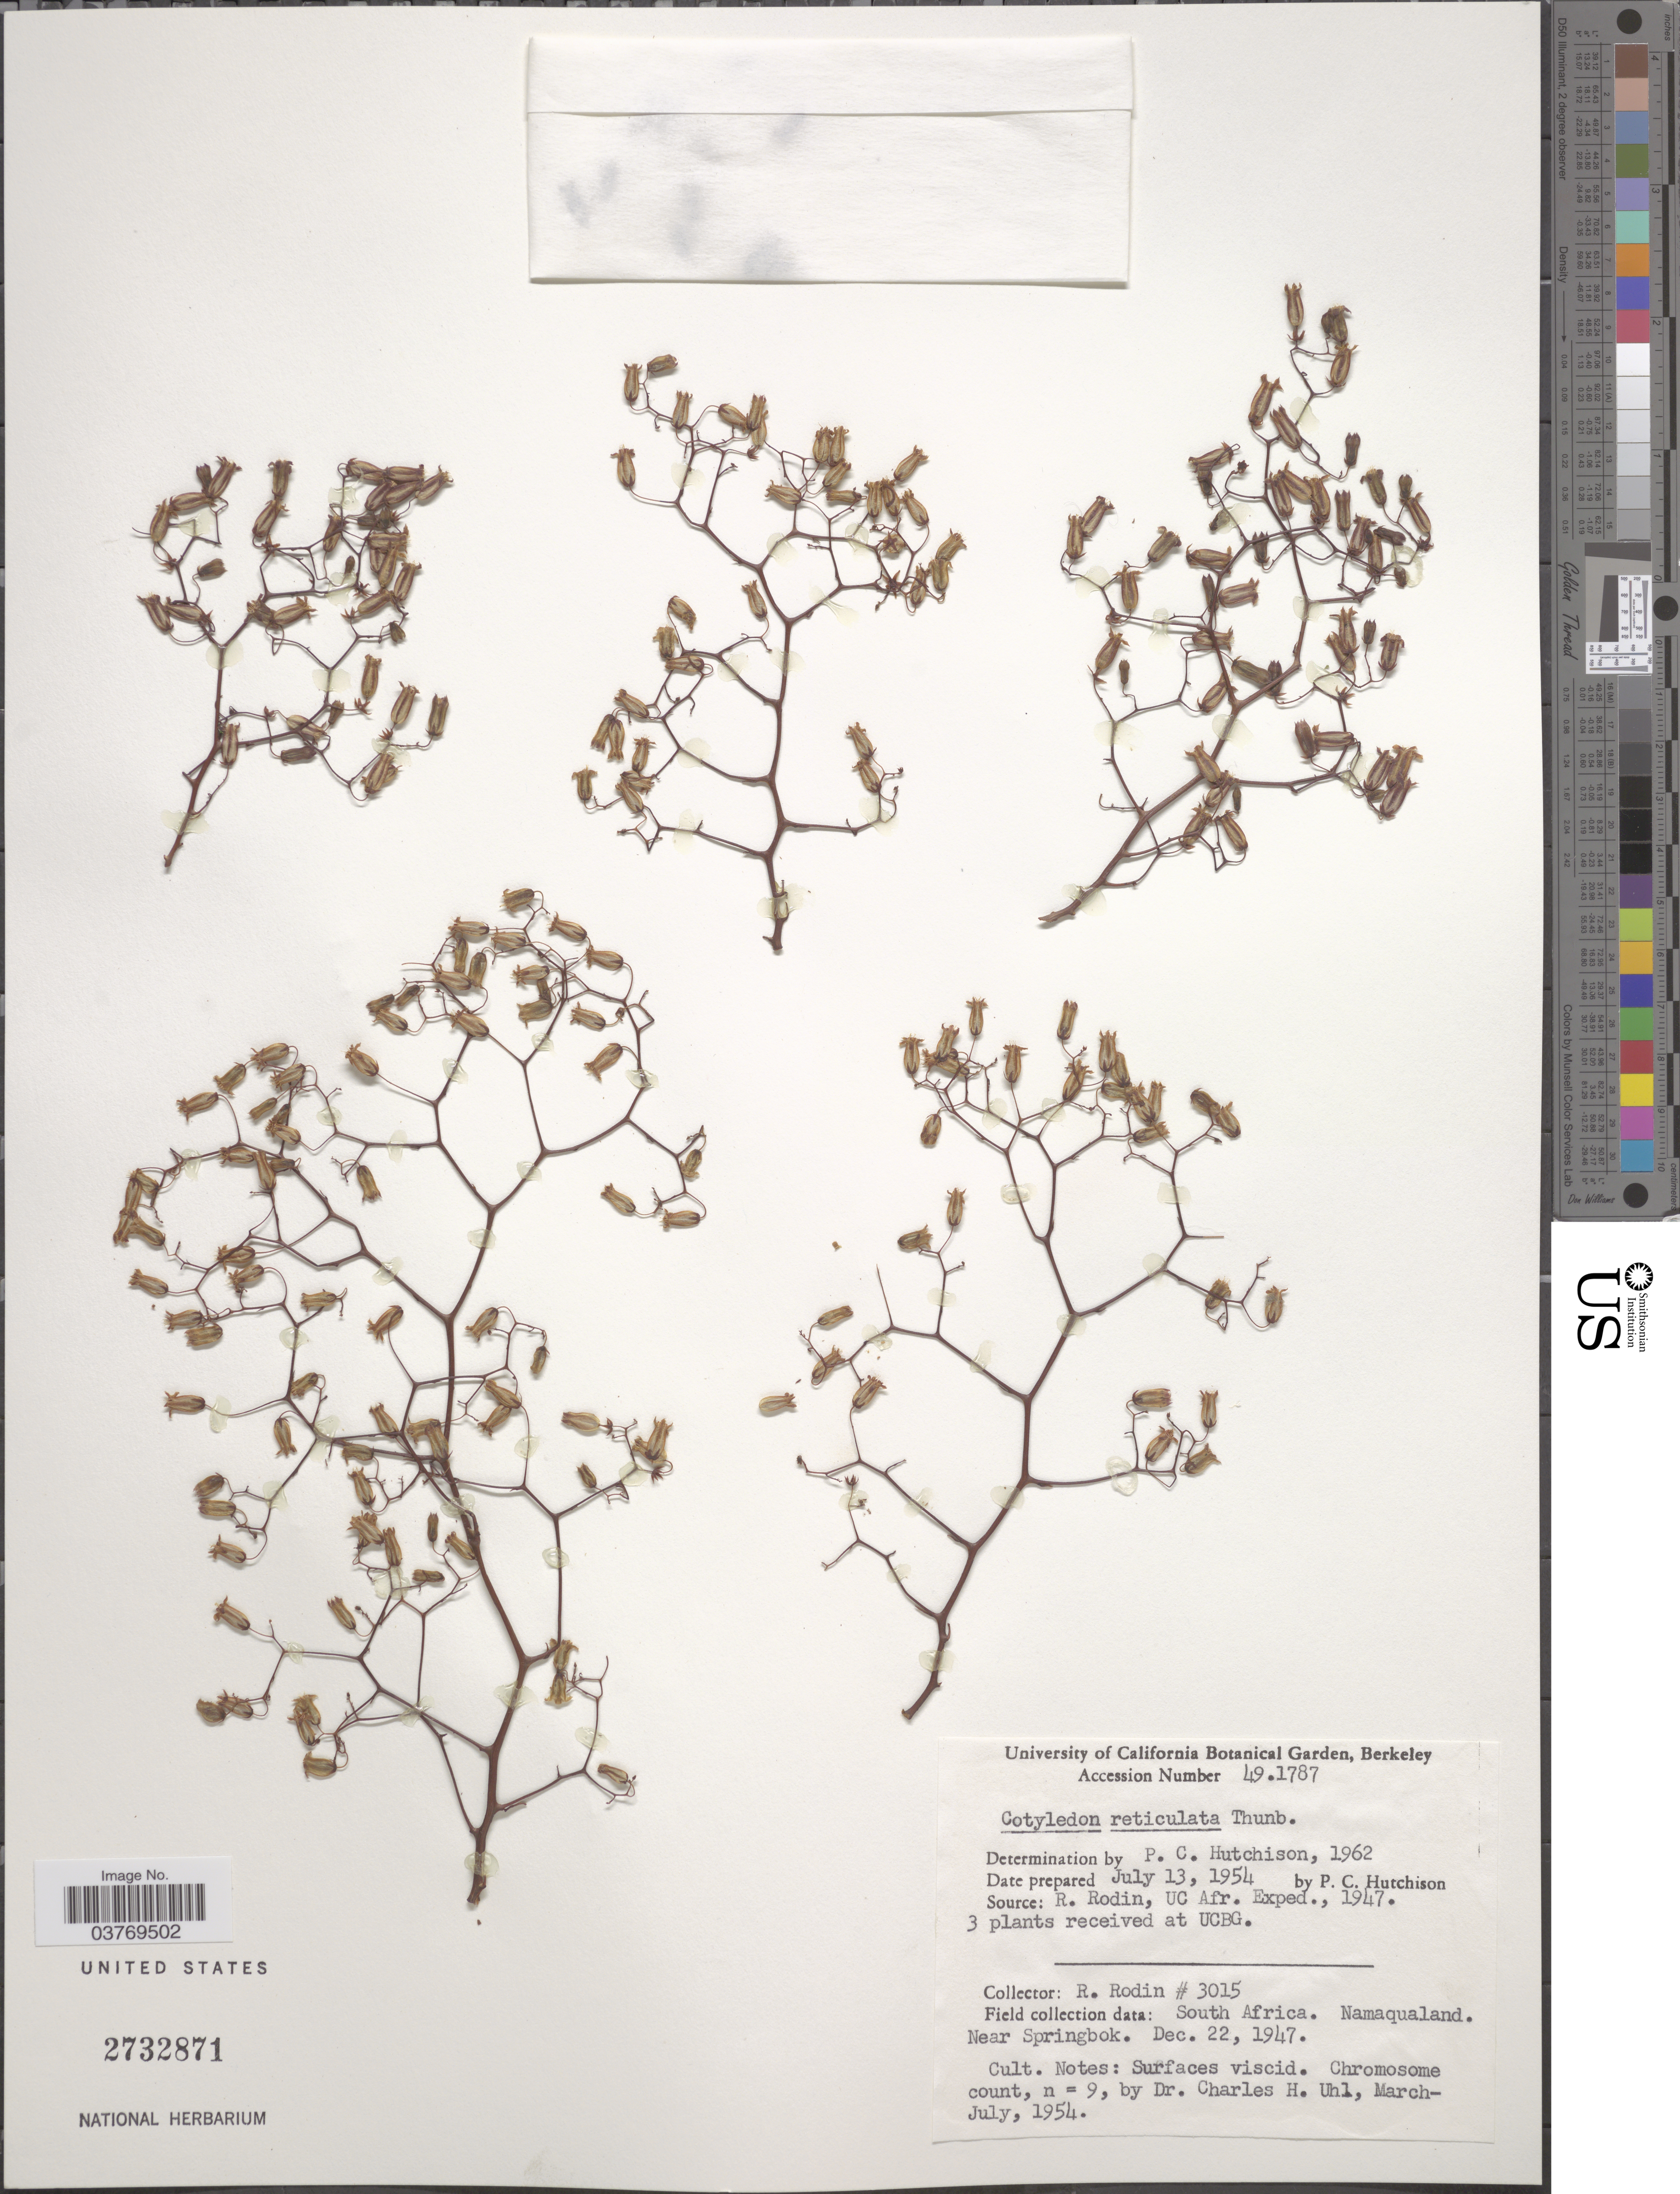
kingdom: Plantae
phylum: Tracheophyta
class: Magnoliopsida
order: Saxifragales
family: Crassulaceae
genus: Cotyledon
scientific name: Cotyledon reticulata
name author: L. f.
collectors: P. C. Hutchison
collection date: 1954-07-13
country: United States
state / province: California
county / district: Alameda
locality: University of California Botanical Garden, Berkeley.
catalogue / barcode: US 2732871